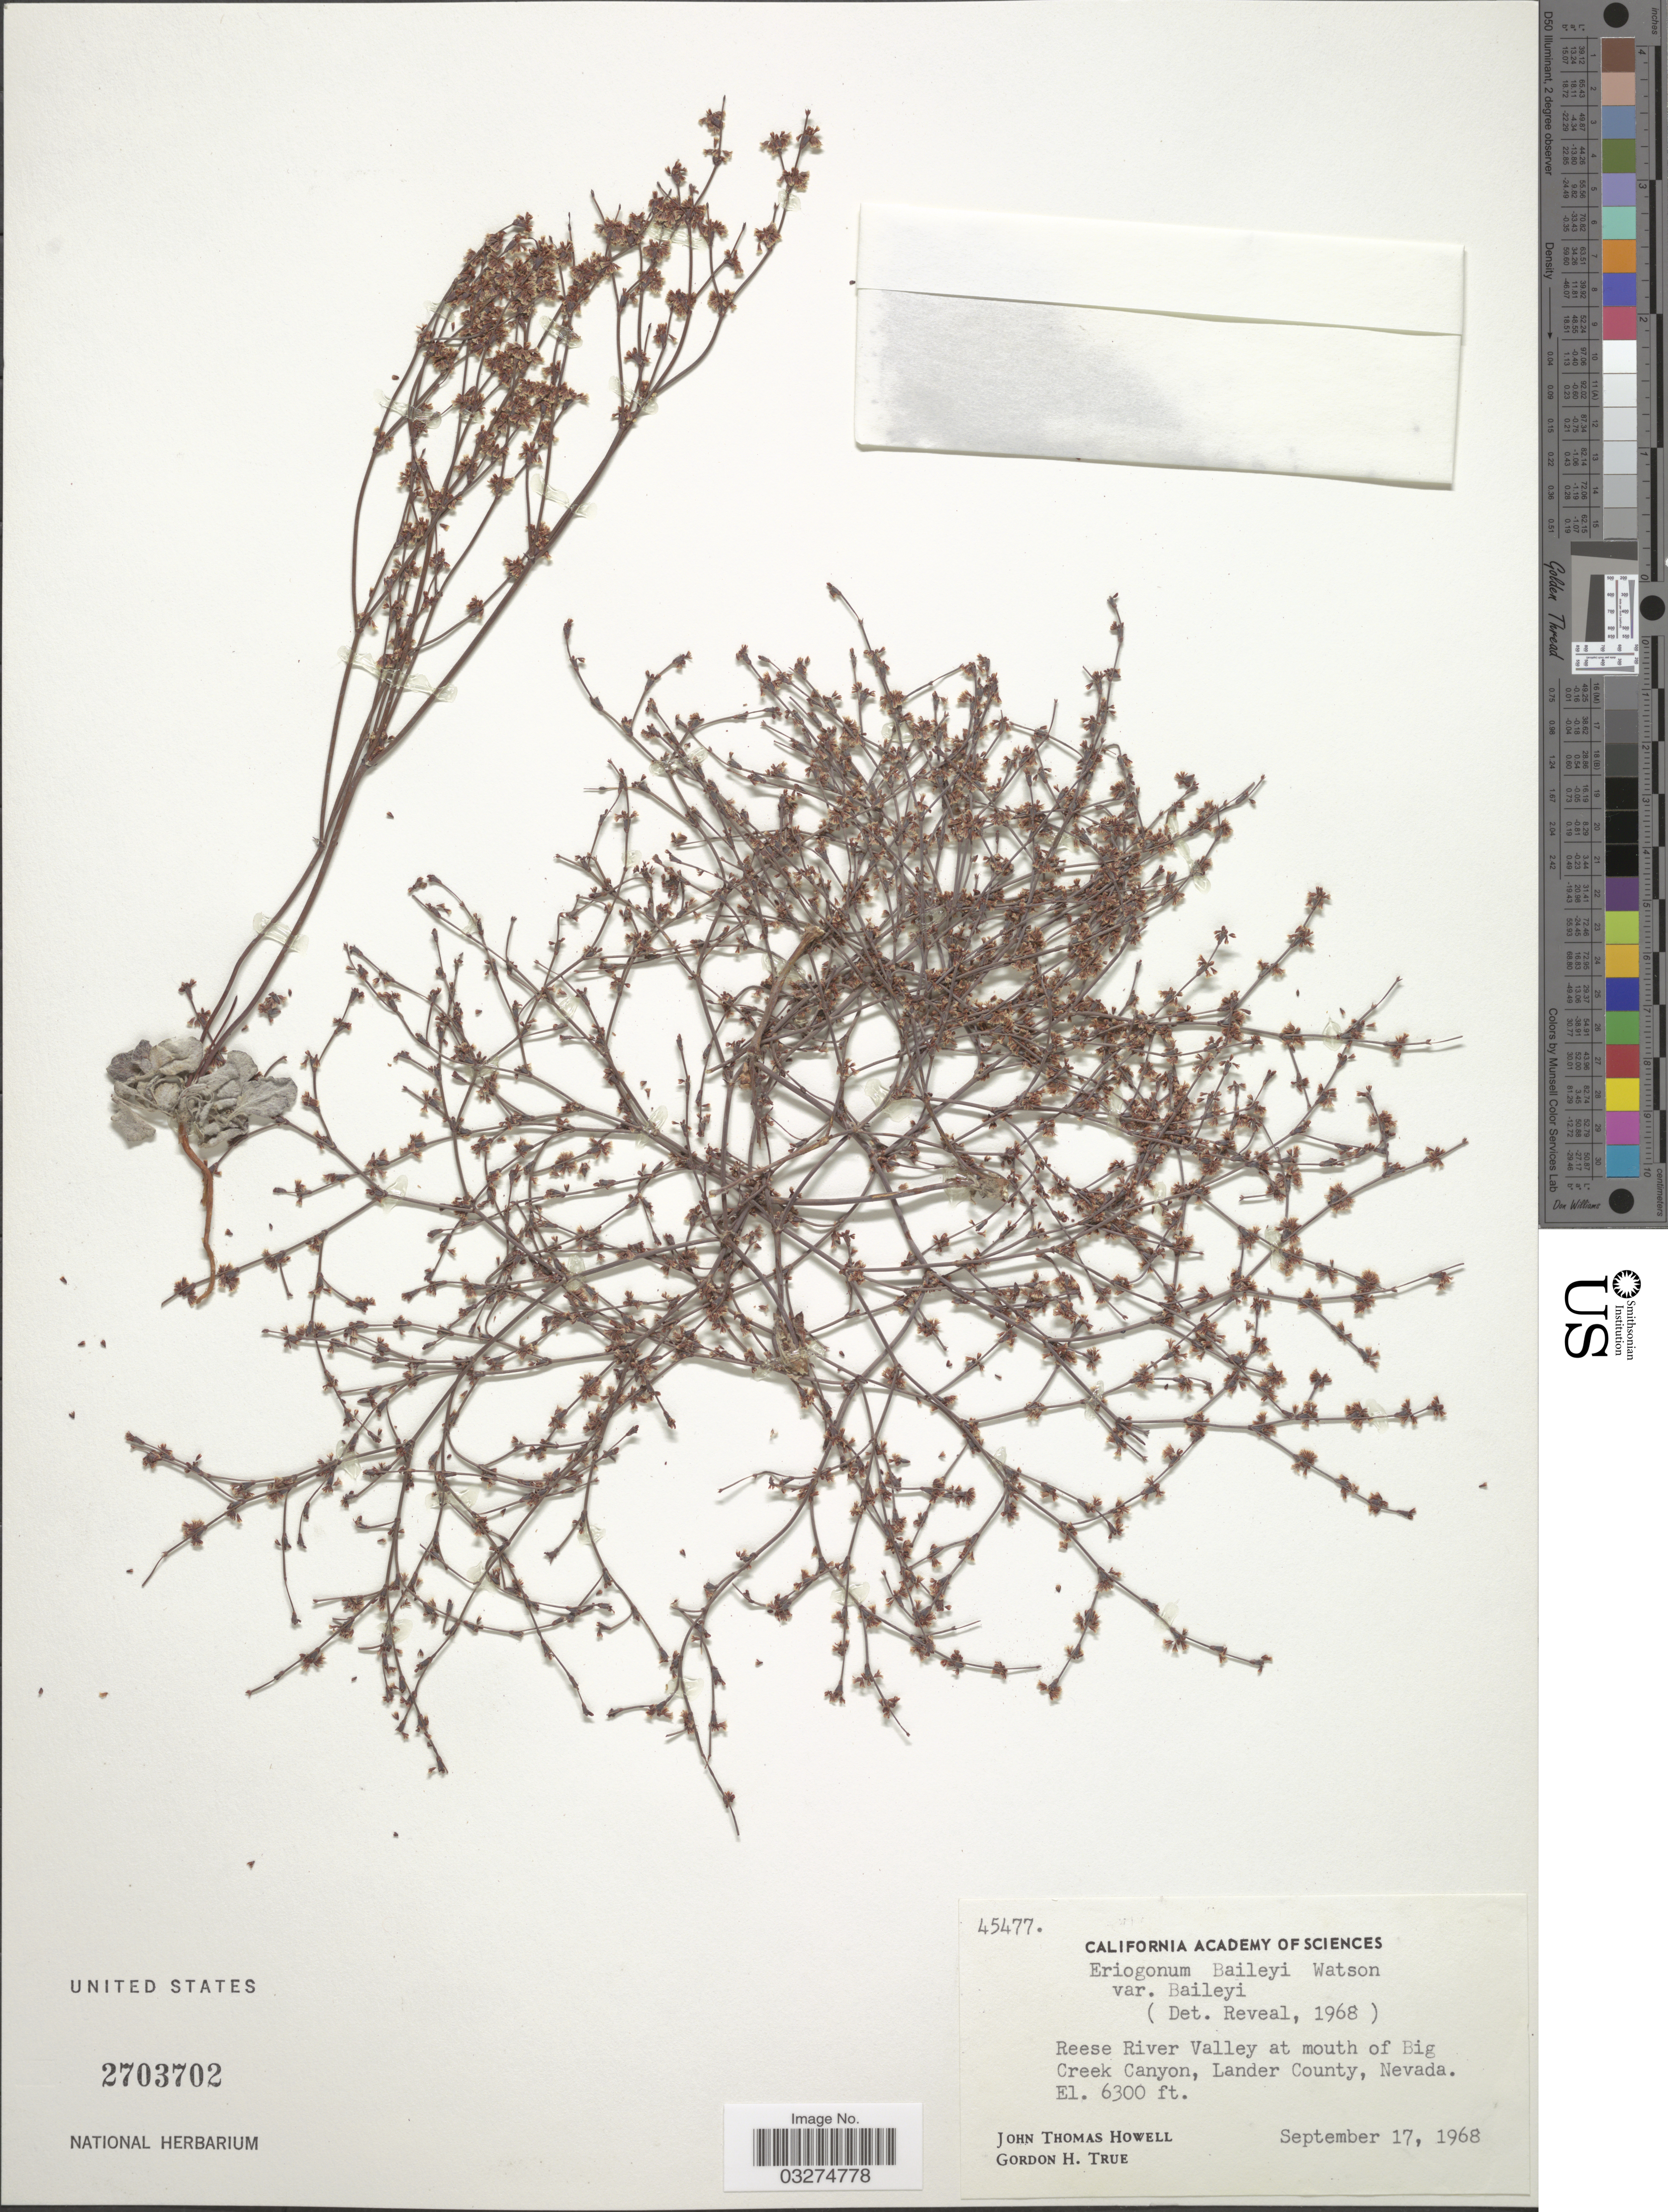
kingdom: Plantae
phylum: Tracheophyta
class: Magnoliopsida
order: Caryophyllales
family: Polygonaceae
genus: Eriogonum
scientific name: Eriogonum baileyi var. baileyi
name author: S. Watson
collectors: J. T. Howell & G. H. True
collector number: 45477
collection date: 1968-09-17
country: United States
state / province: Nevada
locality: Reese River Valley at mouth of Big Creek Canyon, Lander County.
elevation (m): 1920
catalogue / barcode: US 2703702